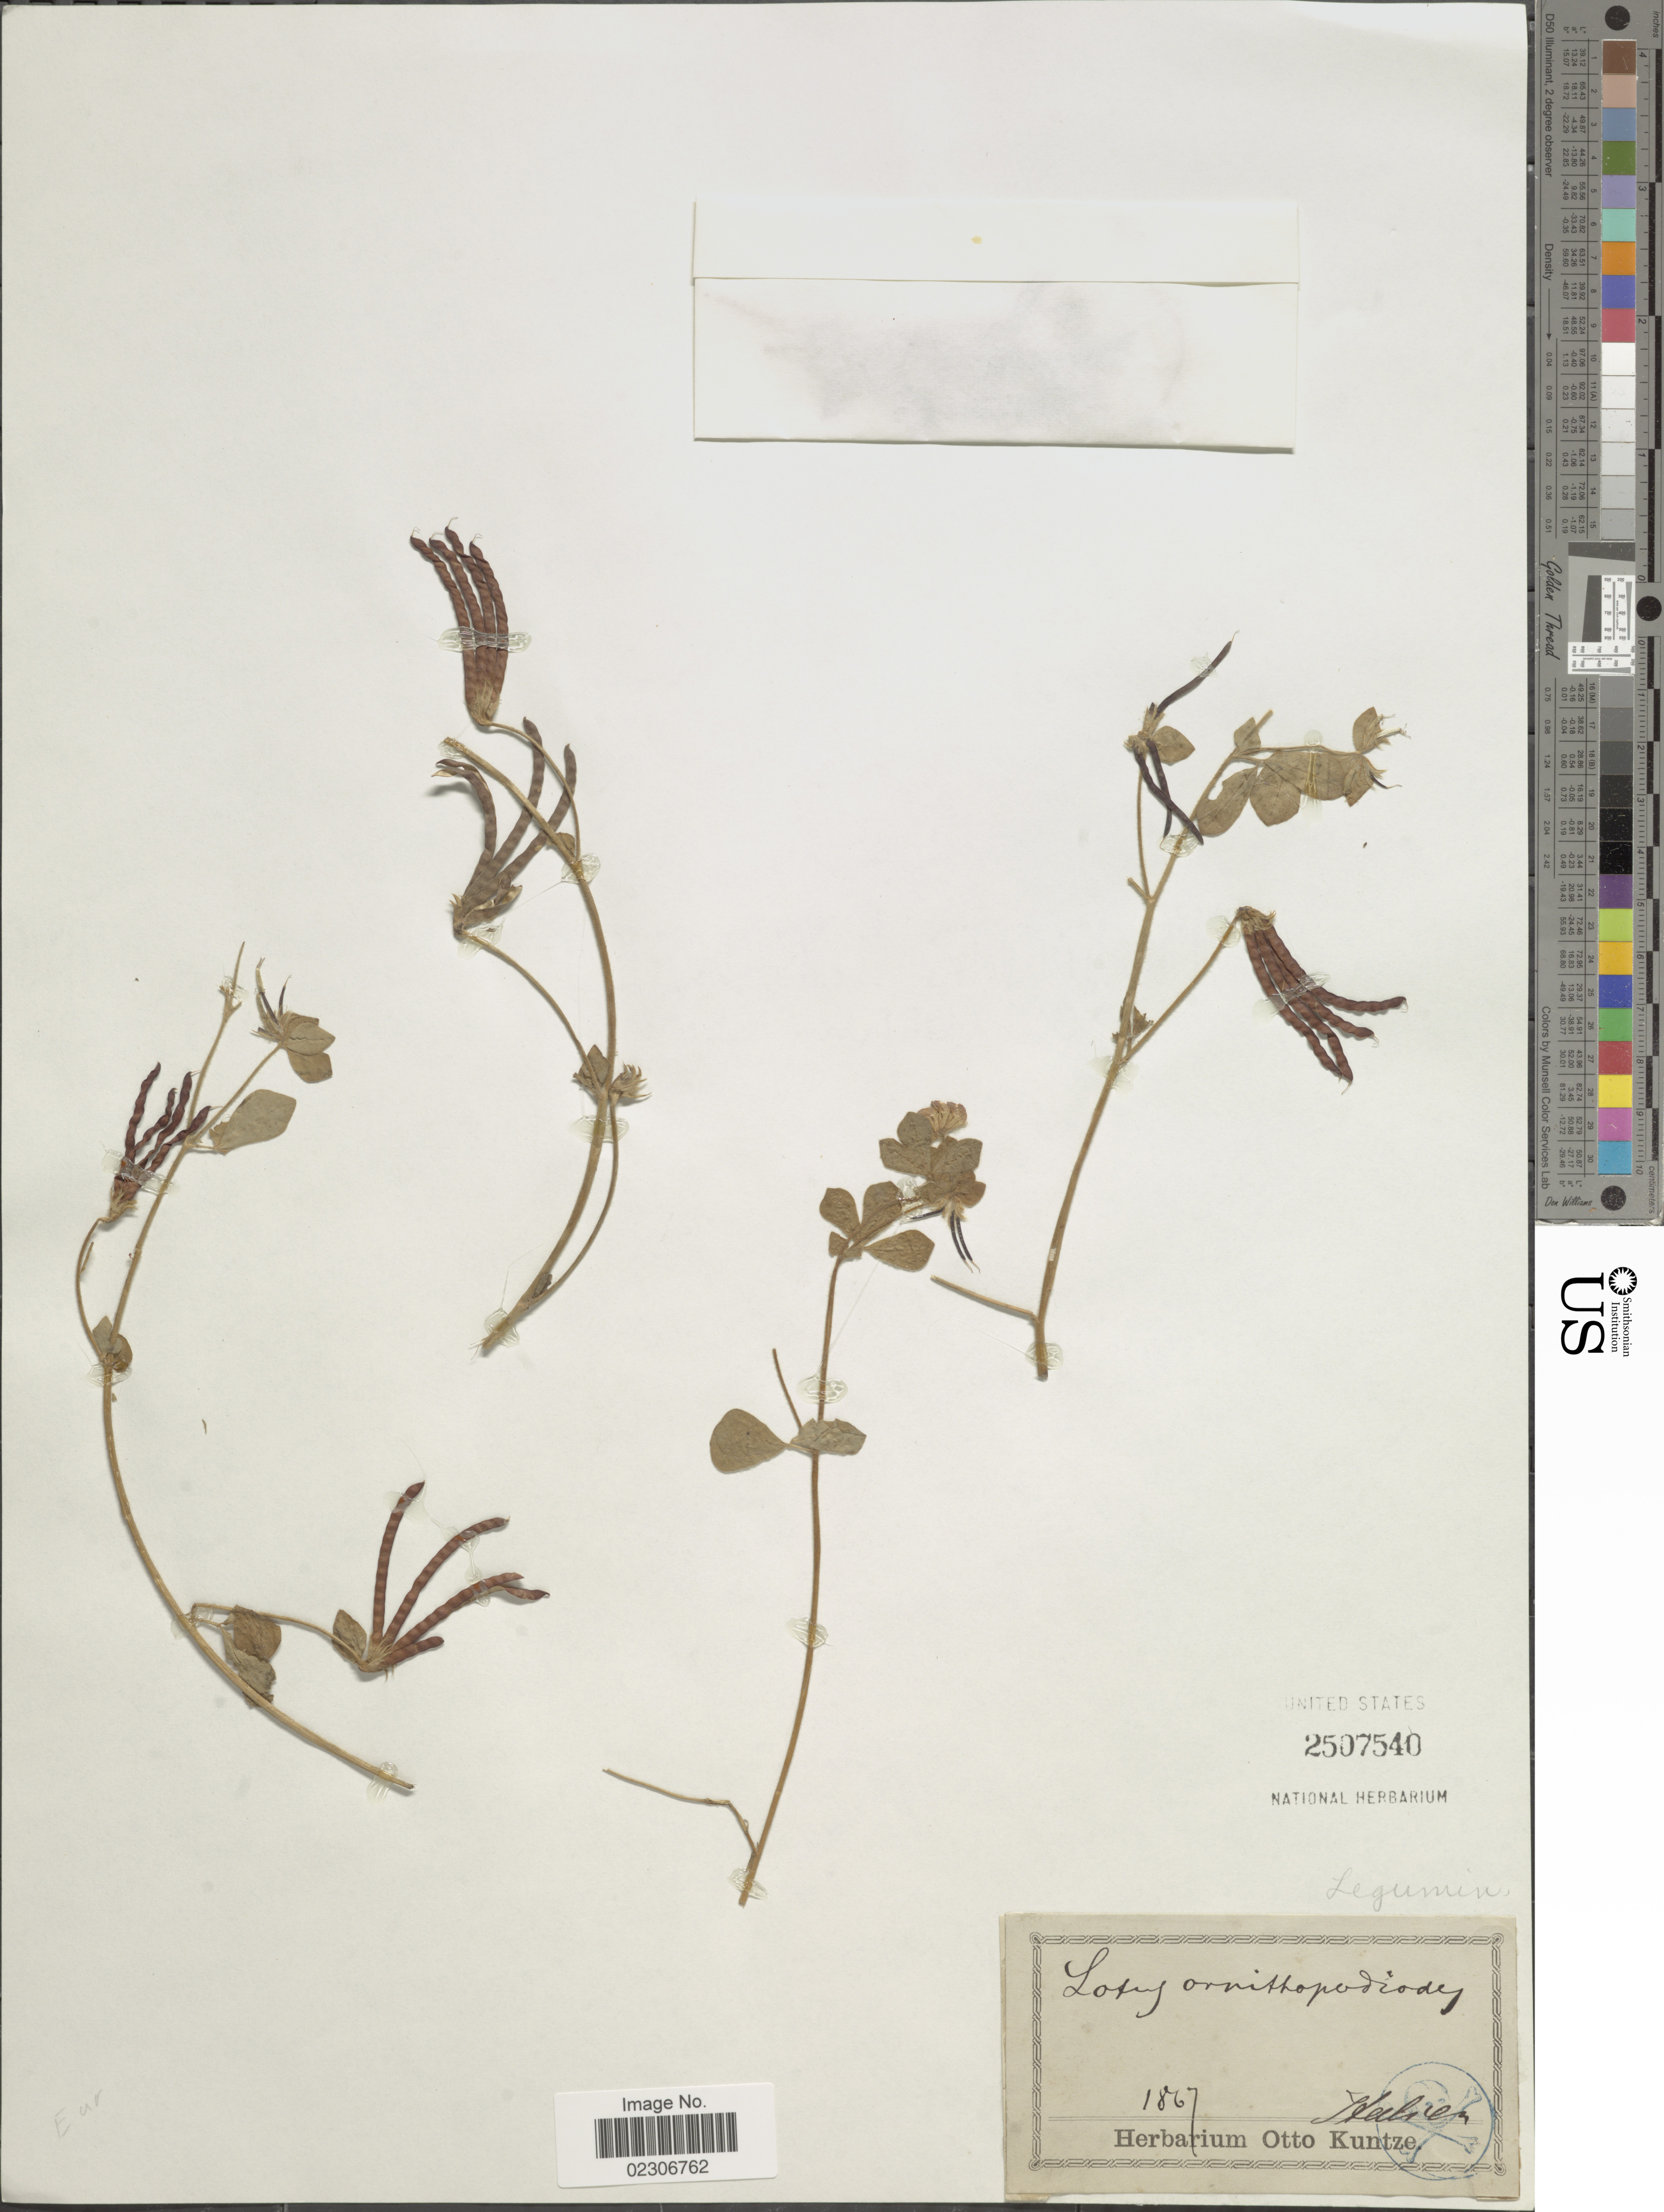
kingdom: Plantae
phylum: Tracheophyta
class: Magnoliopsida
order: Fabales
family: Fabaceae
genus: Lotus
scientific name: Lotus ornithopodioides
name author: L.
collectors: ex herb. Otto Kuntze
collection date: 1867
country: Italy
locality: Italien [Hallier? interpreted]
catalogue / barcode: US 2507540